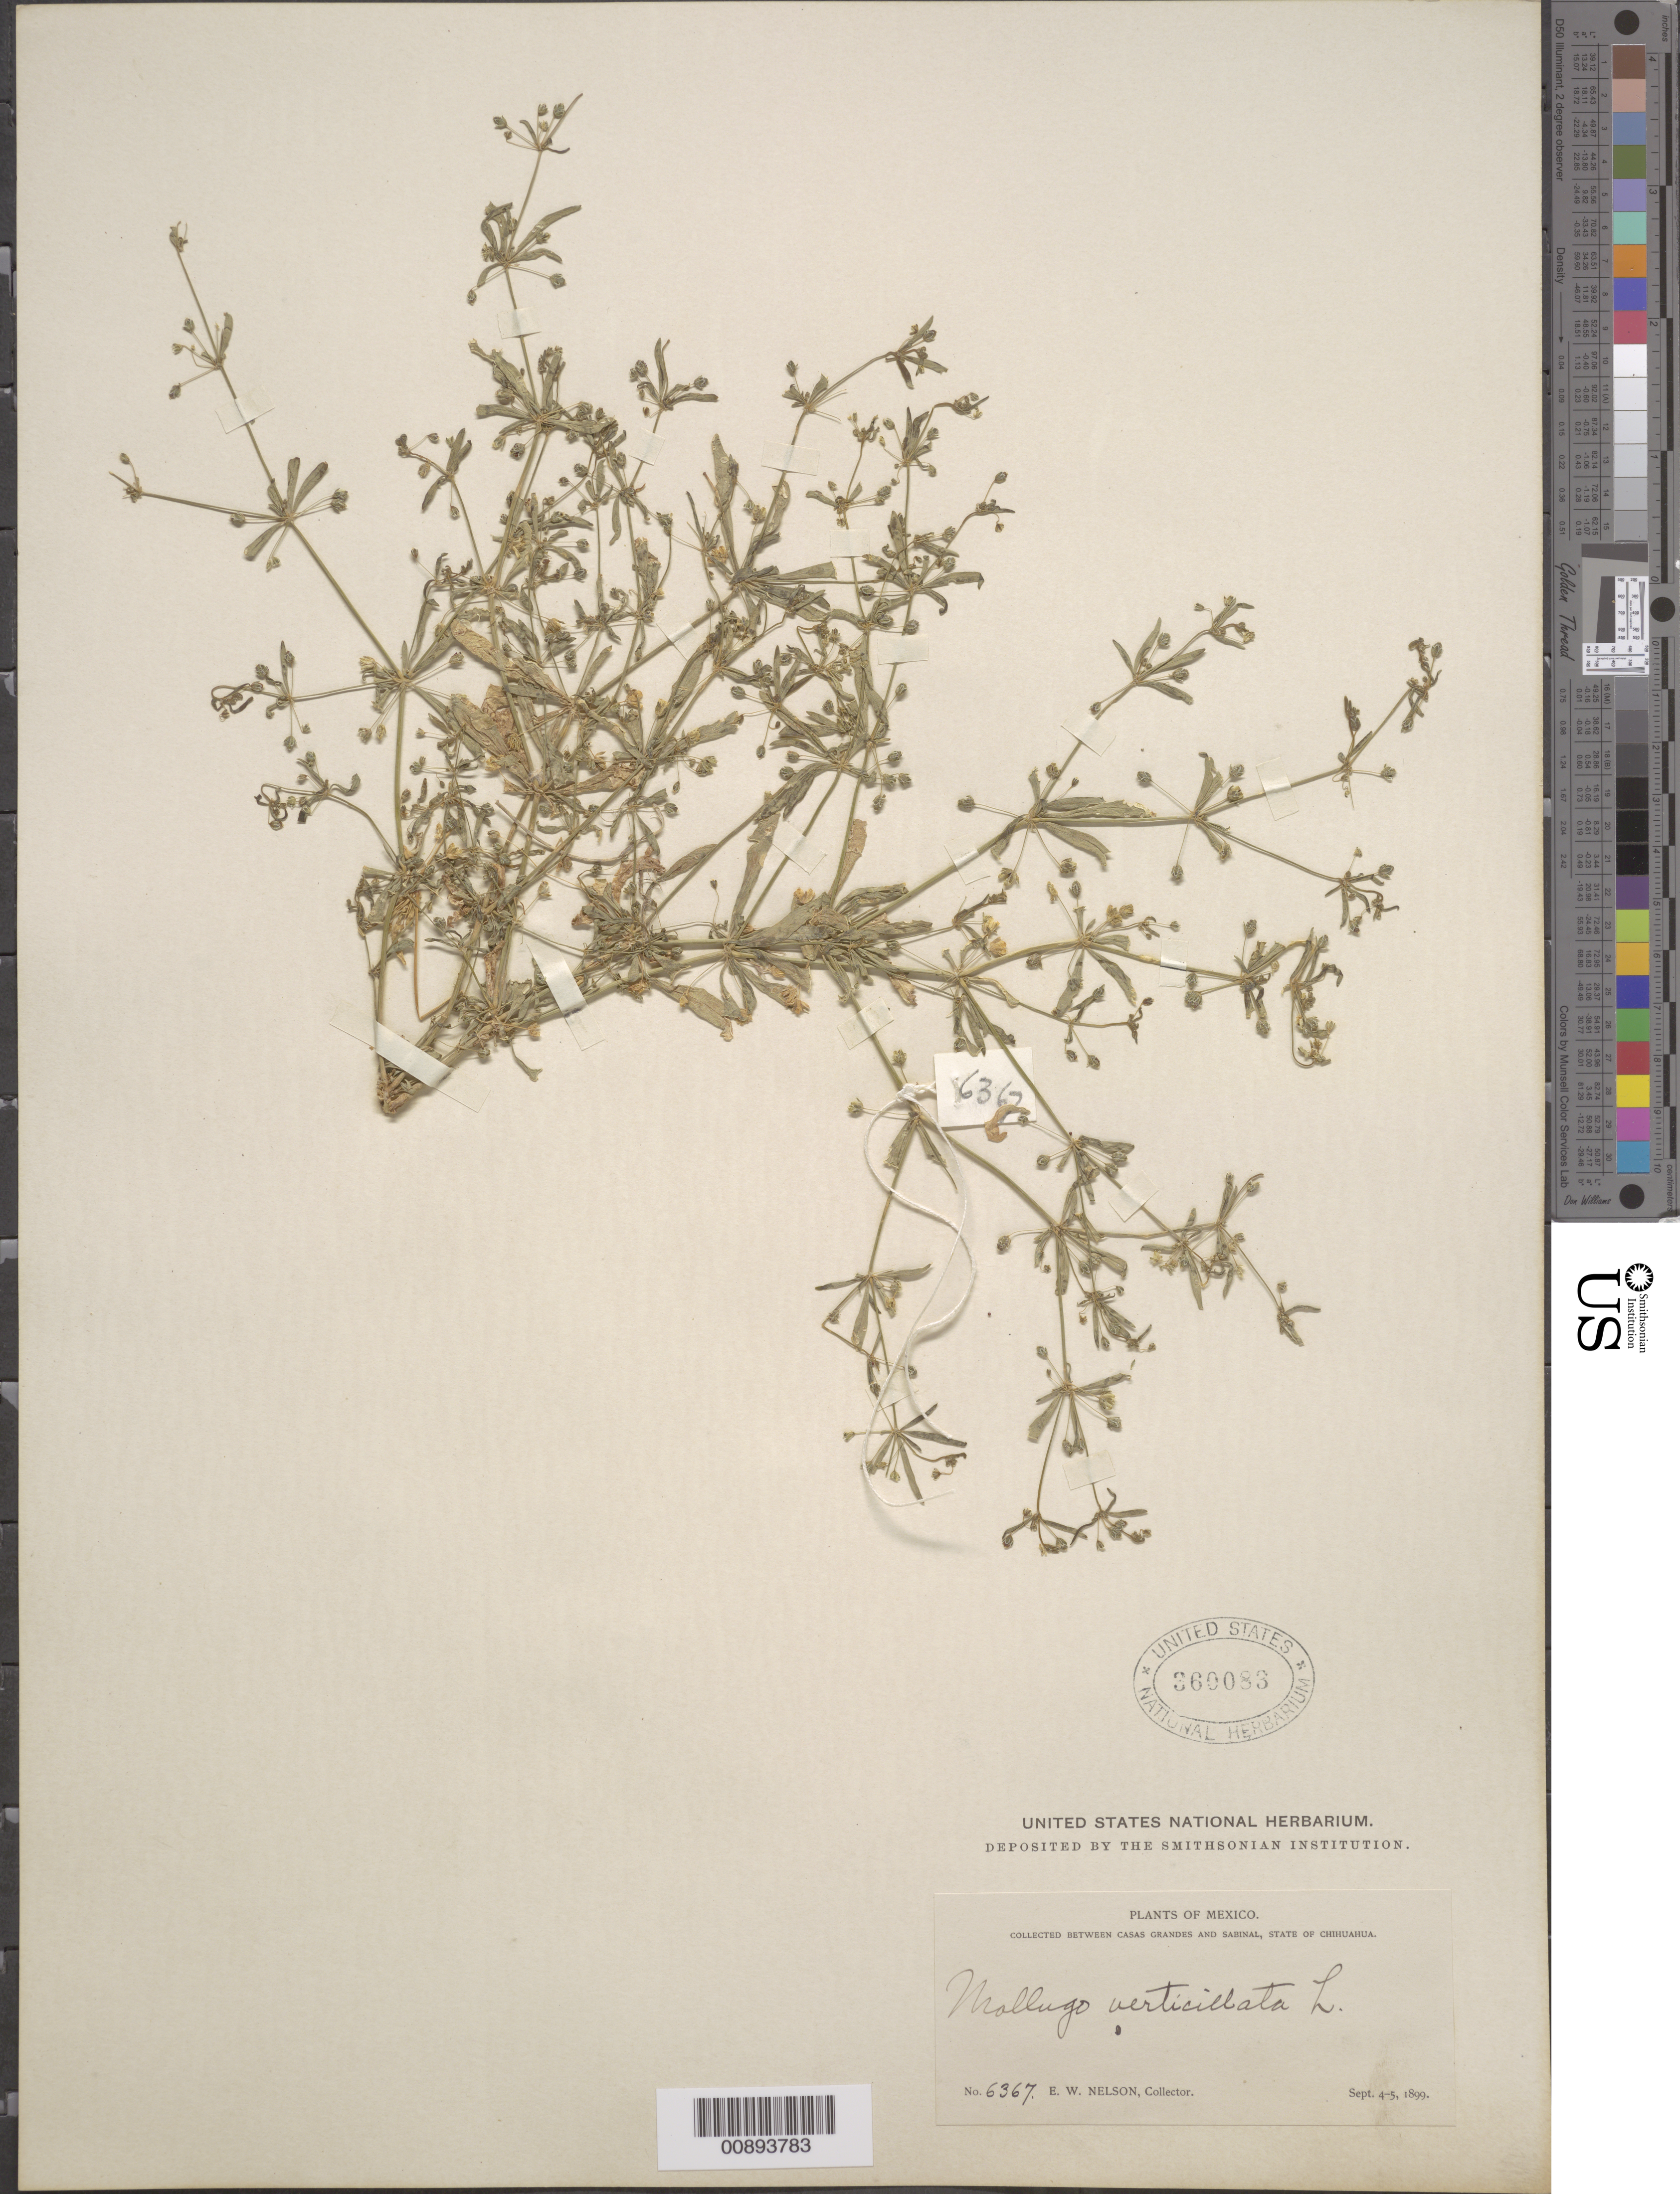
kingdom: Plantae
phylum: Tracheophyta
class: Magnoliopsida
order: Caryophyllales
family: Molluginaceae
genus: Mollugo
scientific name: Mollugo verticillata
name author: L.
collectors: E. W. Nelson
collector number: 6367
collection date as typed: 04 Sep 1899 to 05 Sep 1899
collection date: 1899-09-04/1899-09-05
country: Mexico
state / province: Chihuahua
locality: Between Casas Grandes and Sabinal, Chihuahua.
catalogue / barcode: US 360083